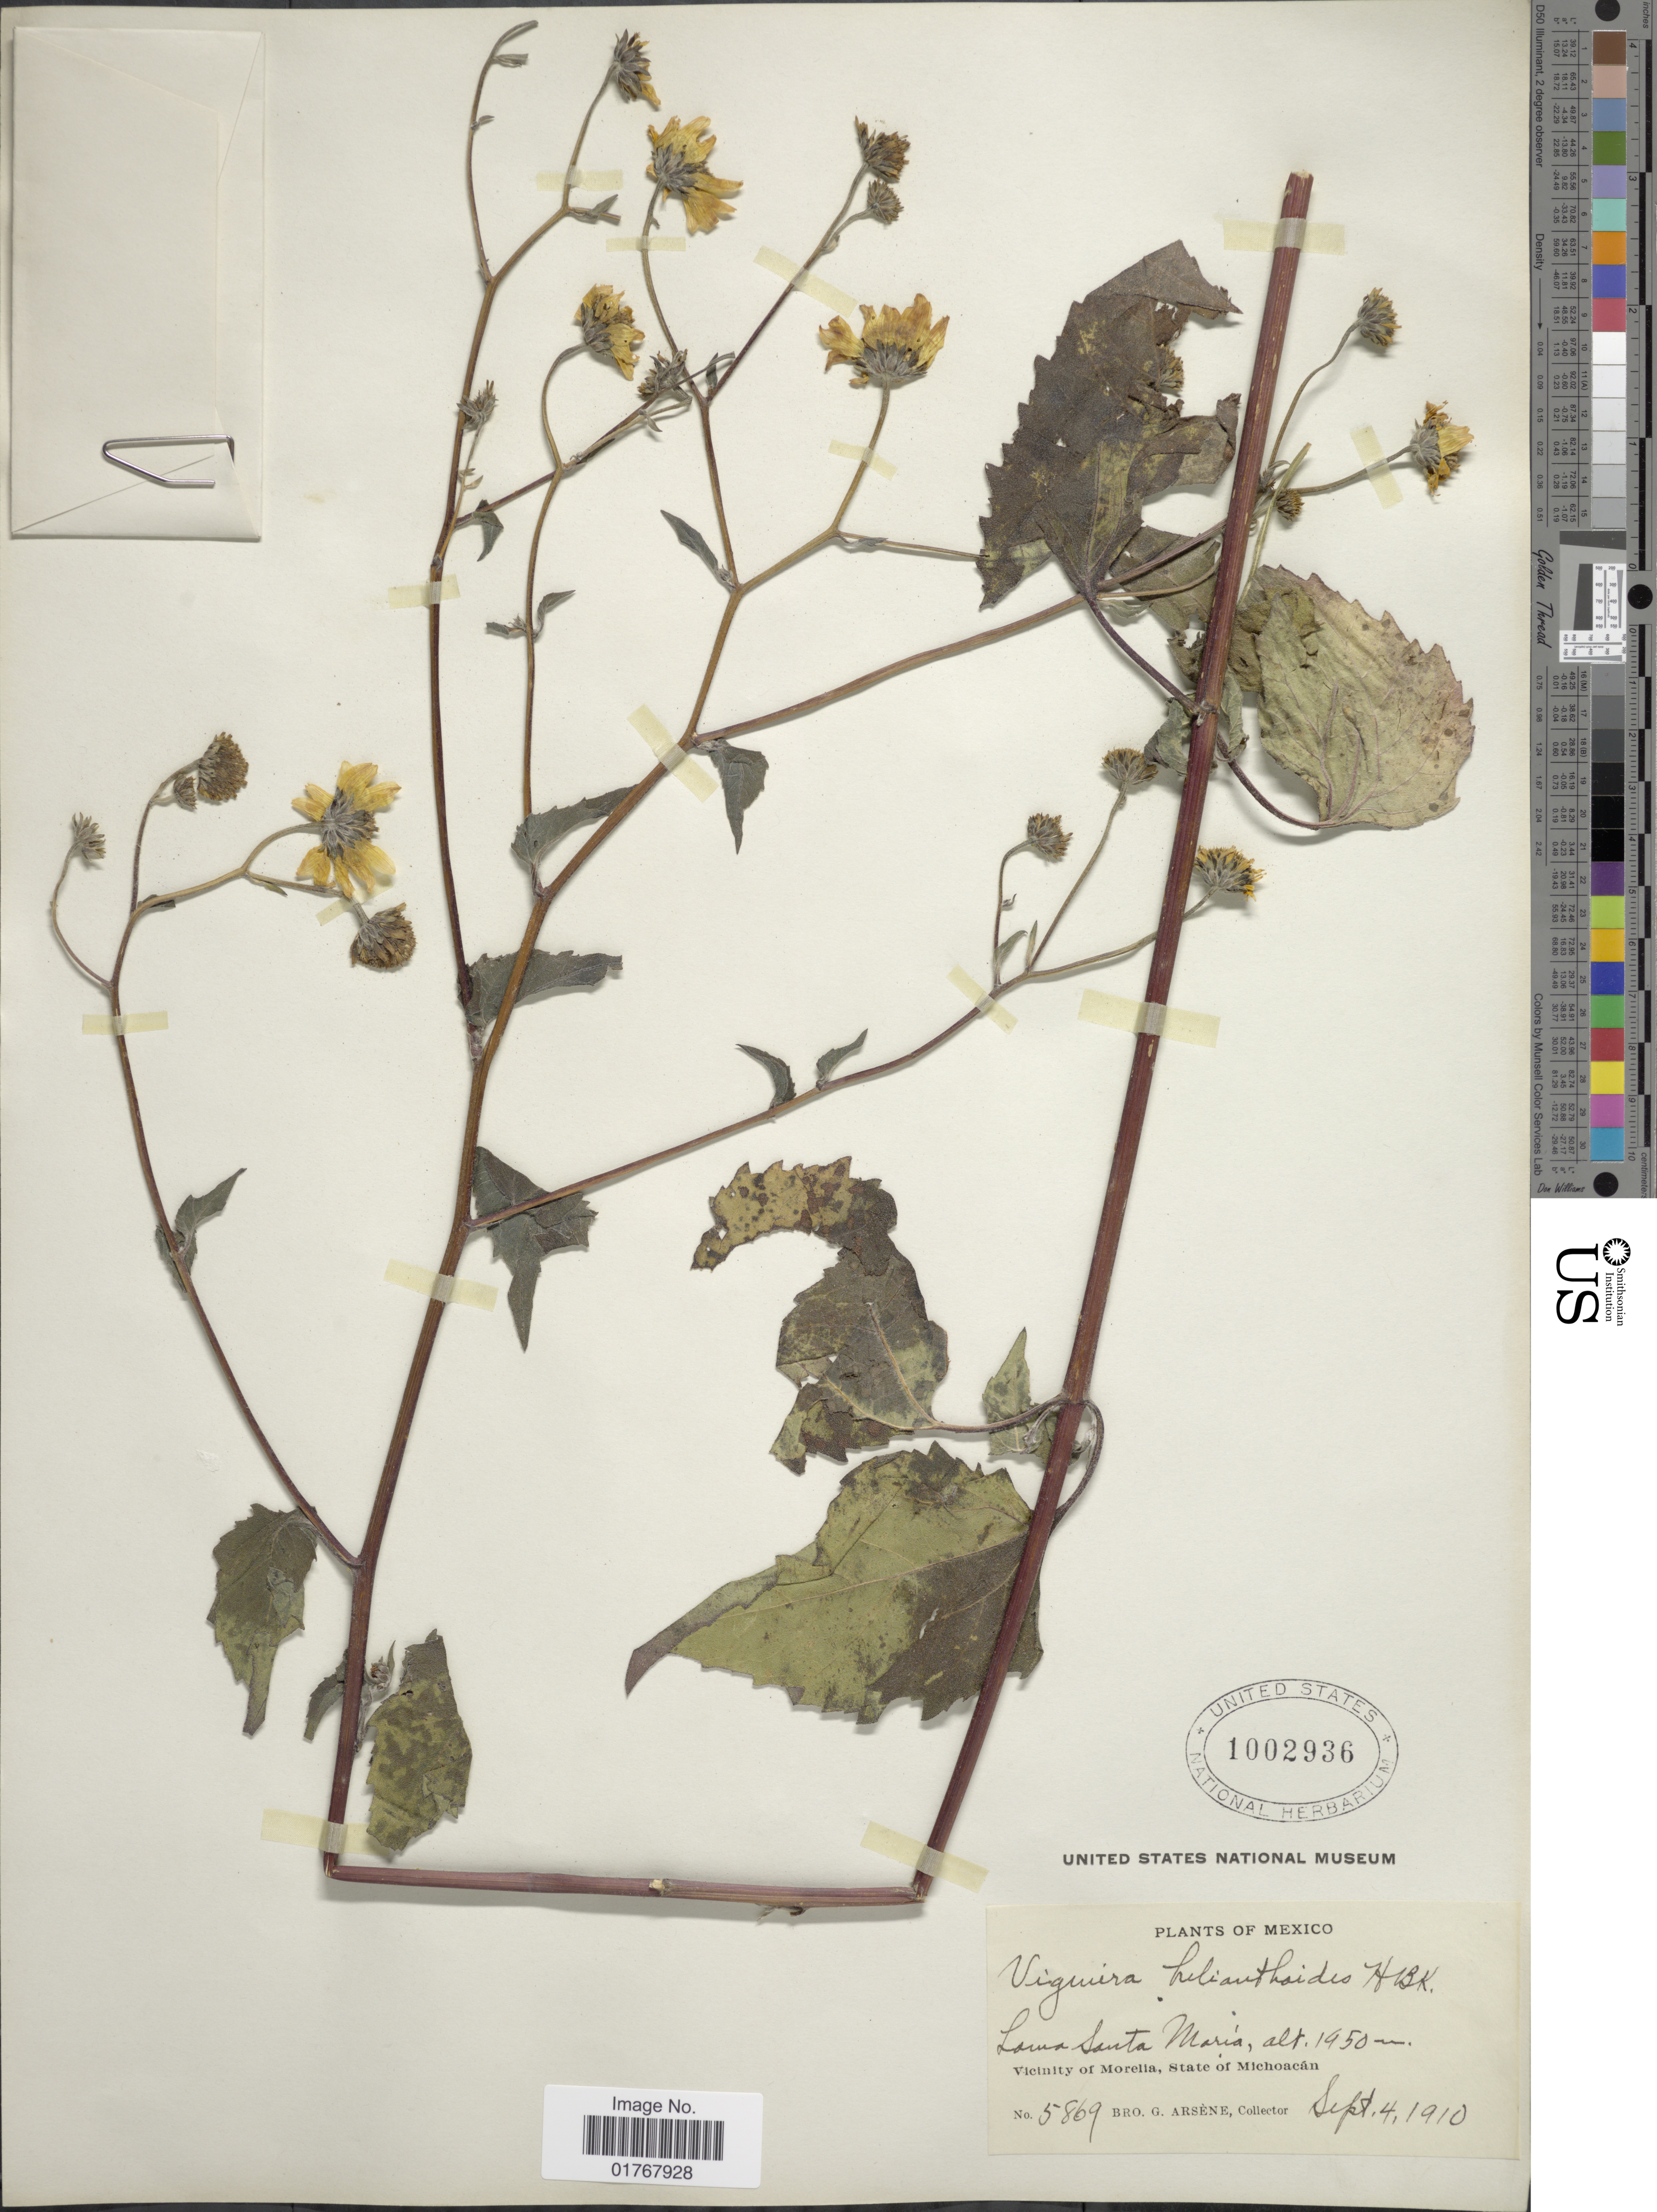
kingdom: Plantae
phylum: Tracheophyta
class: Magnoliopsida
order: Asterales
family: Asteraceae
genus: Viguiera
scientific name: Viguiera dentata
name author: (Cav.) Spreng.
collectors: Bro. G. Arsène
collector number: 5869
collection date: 1910-09-04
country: Mexico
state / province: Michoacán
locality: Loma Santa María, Vicinity of Morelia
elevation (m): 1950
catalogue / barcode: US 1002936